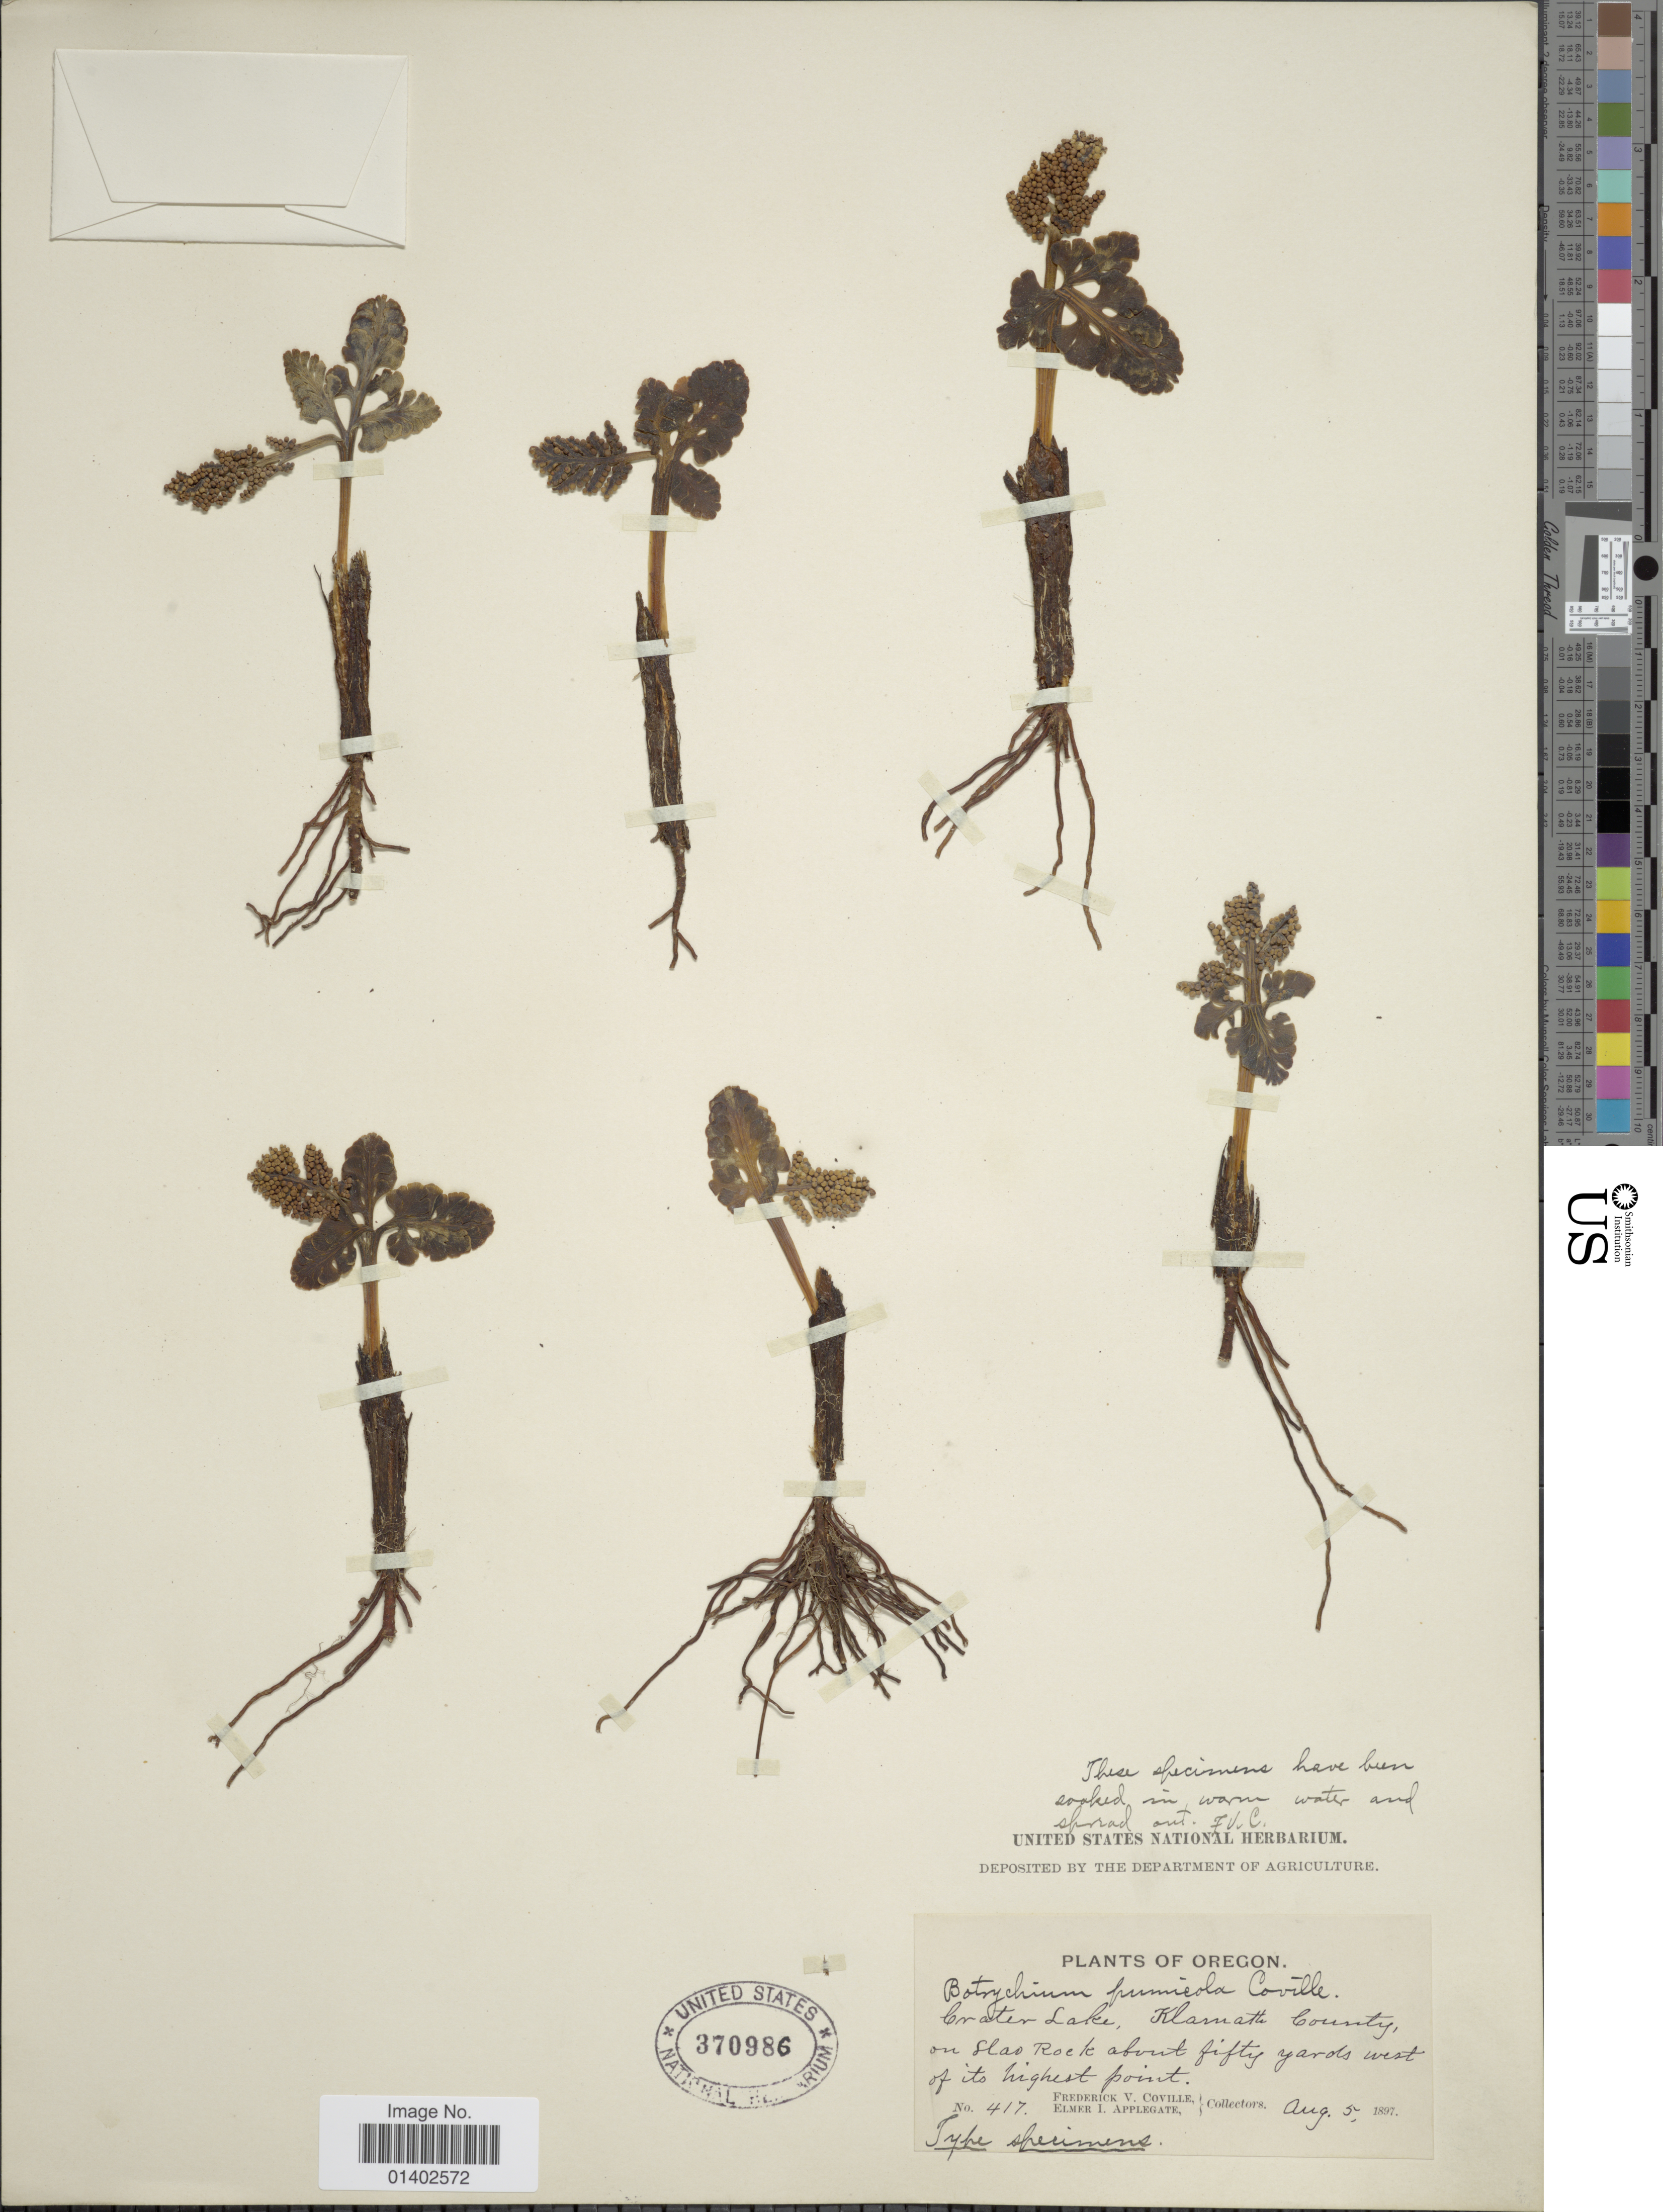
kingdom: Plantae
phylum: Tracheophyta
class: Polypodiopsida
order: Ophioglossales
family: Ophioglossaceae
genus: Botrychium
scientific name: Botrychium pumicola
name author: Coville ex Underw.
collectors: F. V. Coville & E. I. Applegate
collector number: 417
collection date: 1897-08-05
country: United States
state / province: Oregon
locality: Crater Lake, Klamath County, on Llao Rock about fifty yards west of its highest point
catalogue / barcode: US 370986